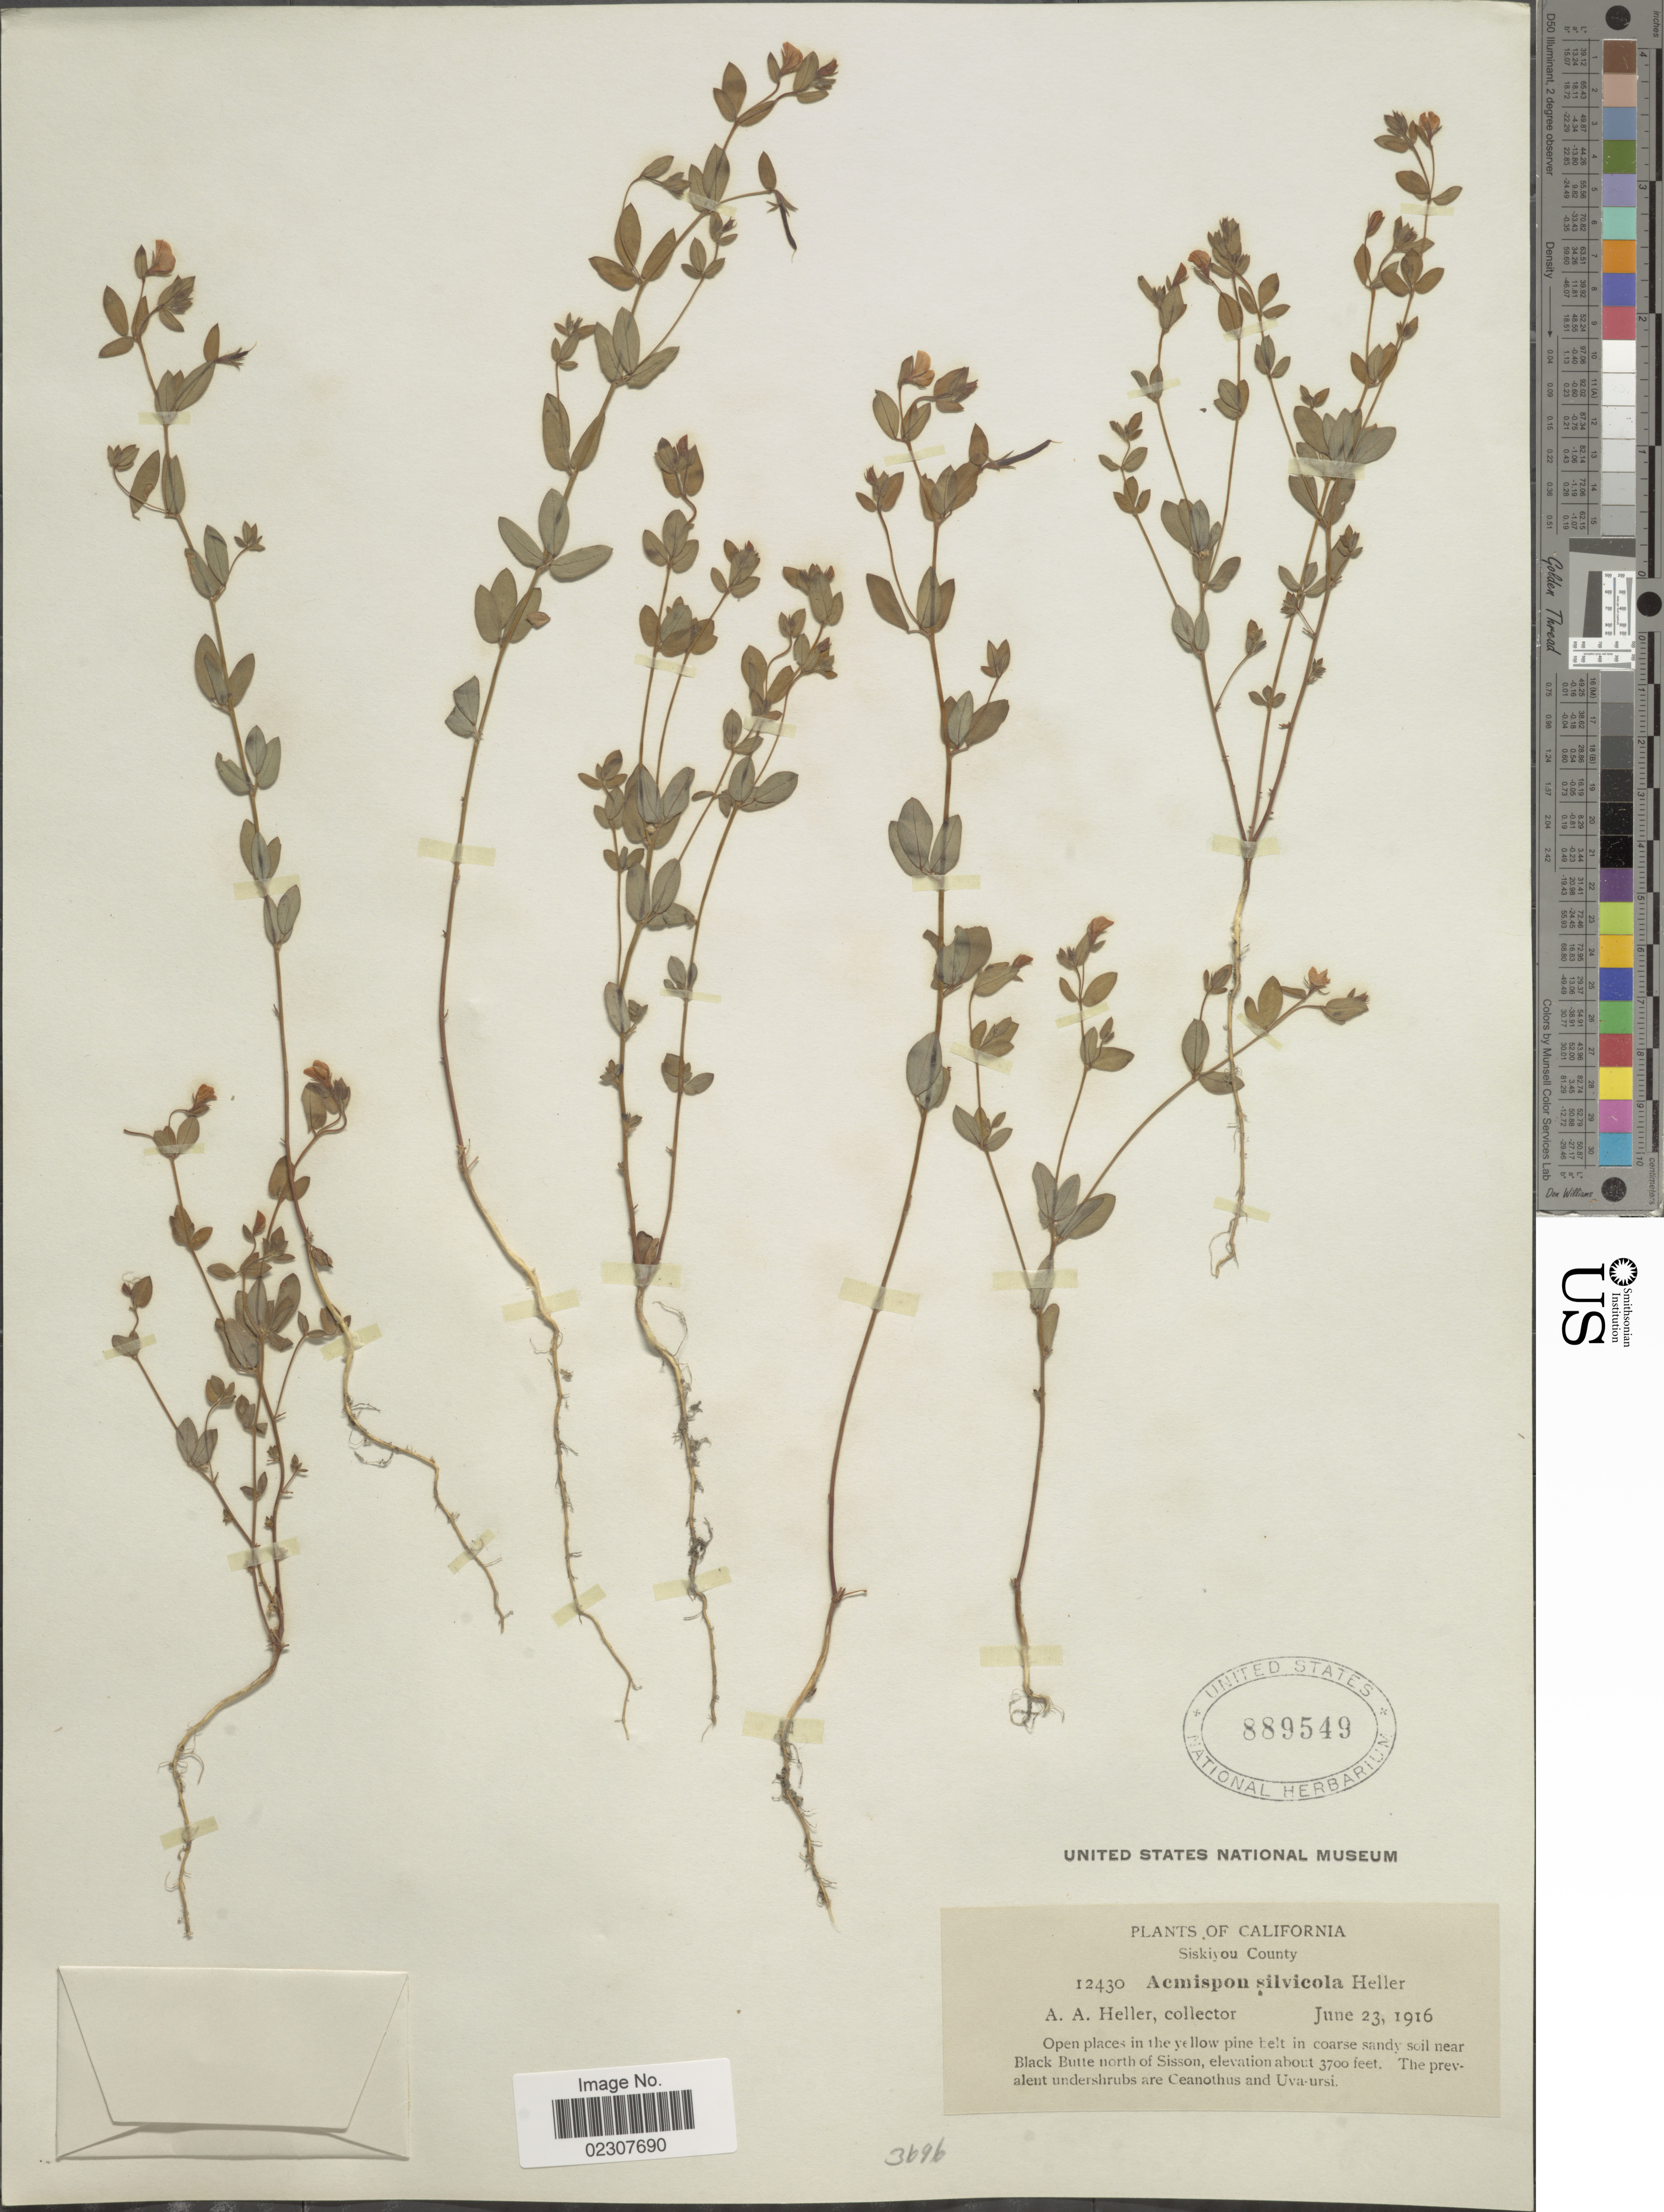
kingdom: Plantae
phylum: Tracheophyta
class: Magnoliopsida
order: Fabales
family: Fabaceae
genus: Acmispon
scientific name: Acmispon silvicola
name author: A. Heller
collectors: A. A. Heller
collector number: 12430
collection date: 1916-06-23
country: United States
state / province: California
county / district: Siskiyou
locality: Siskiyou County, near Black Butte north of Sisson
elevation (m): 1128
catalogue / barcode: US 889549